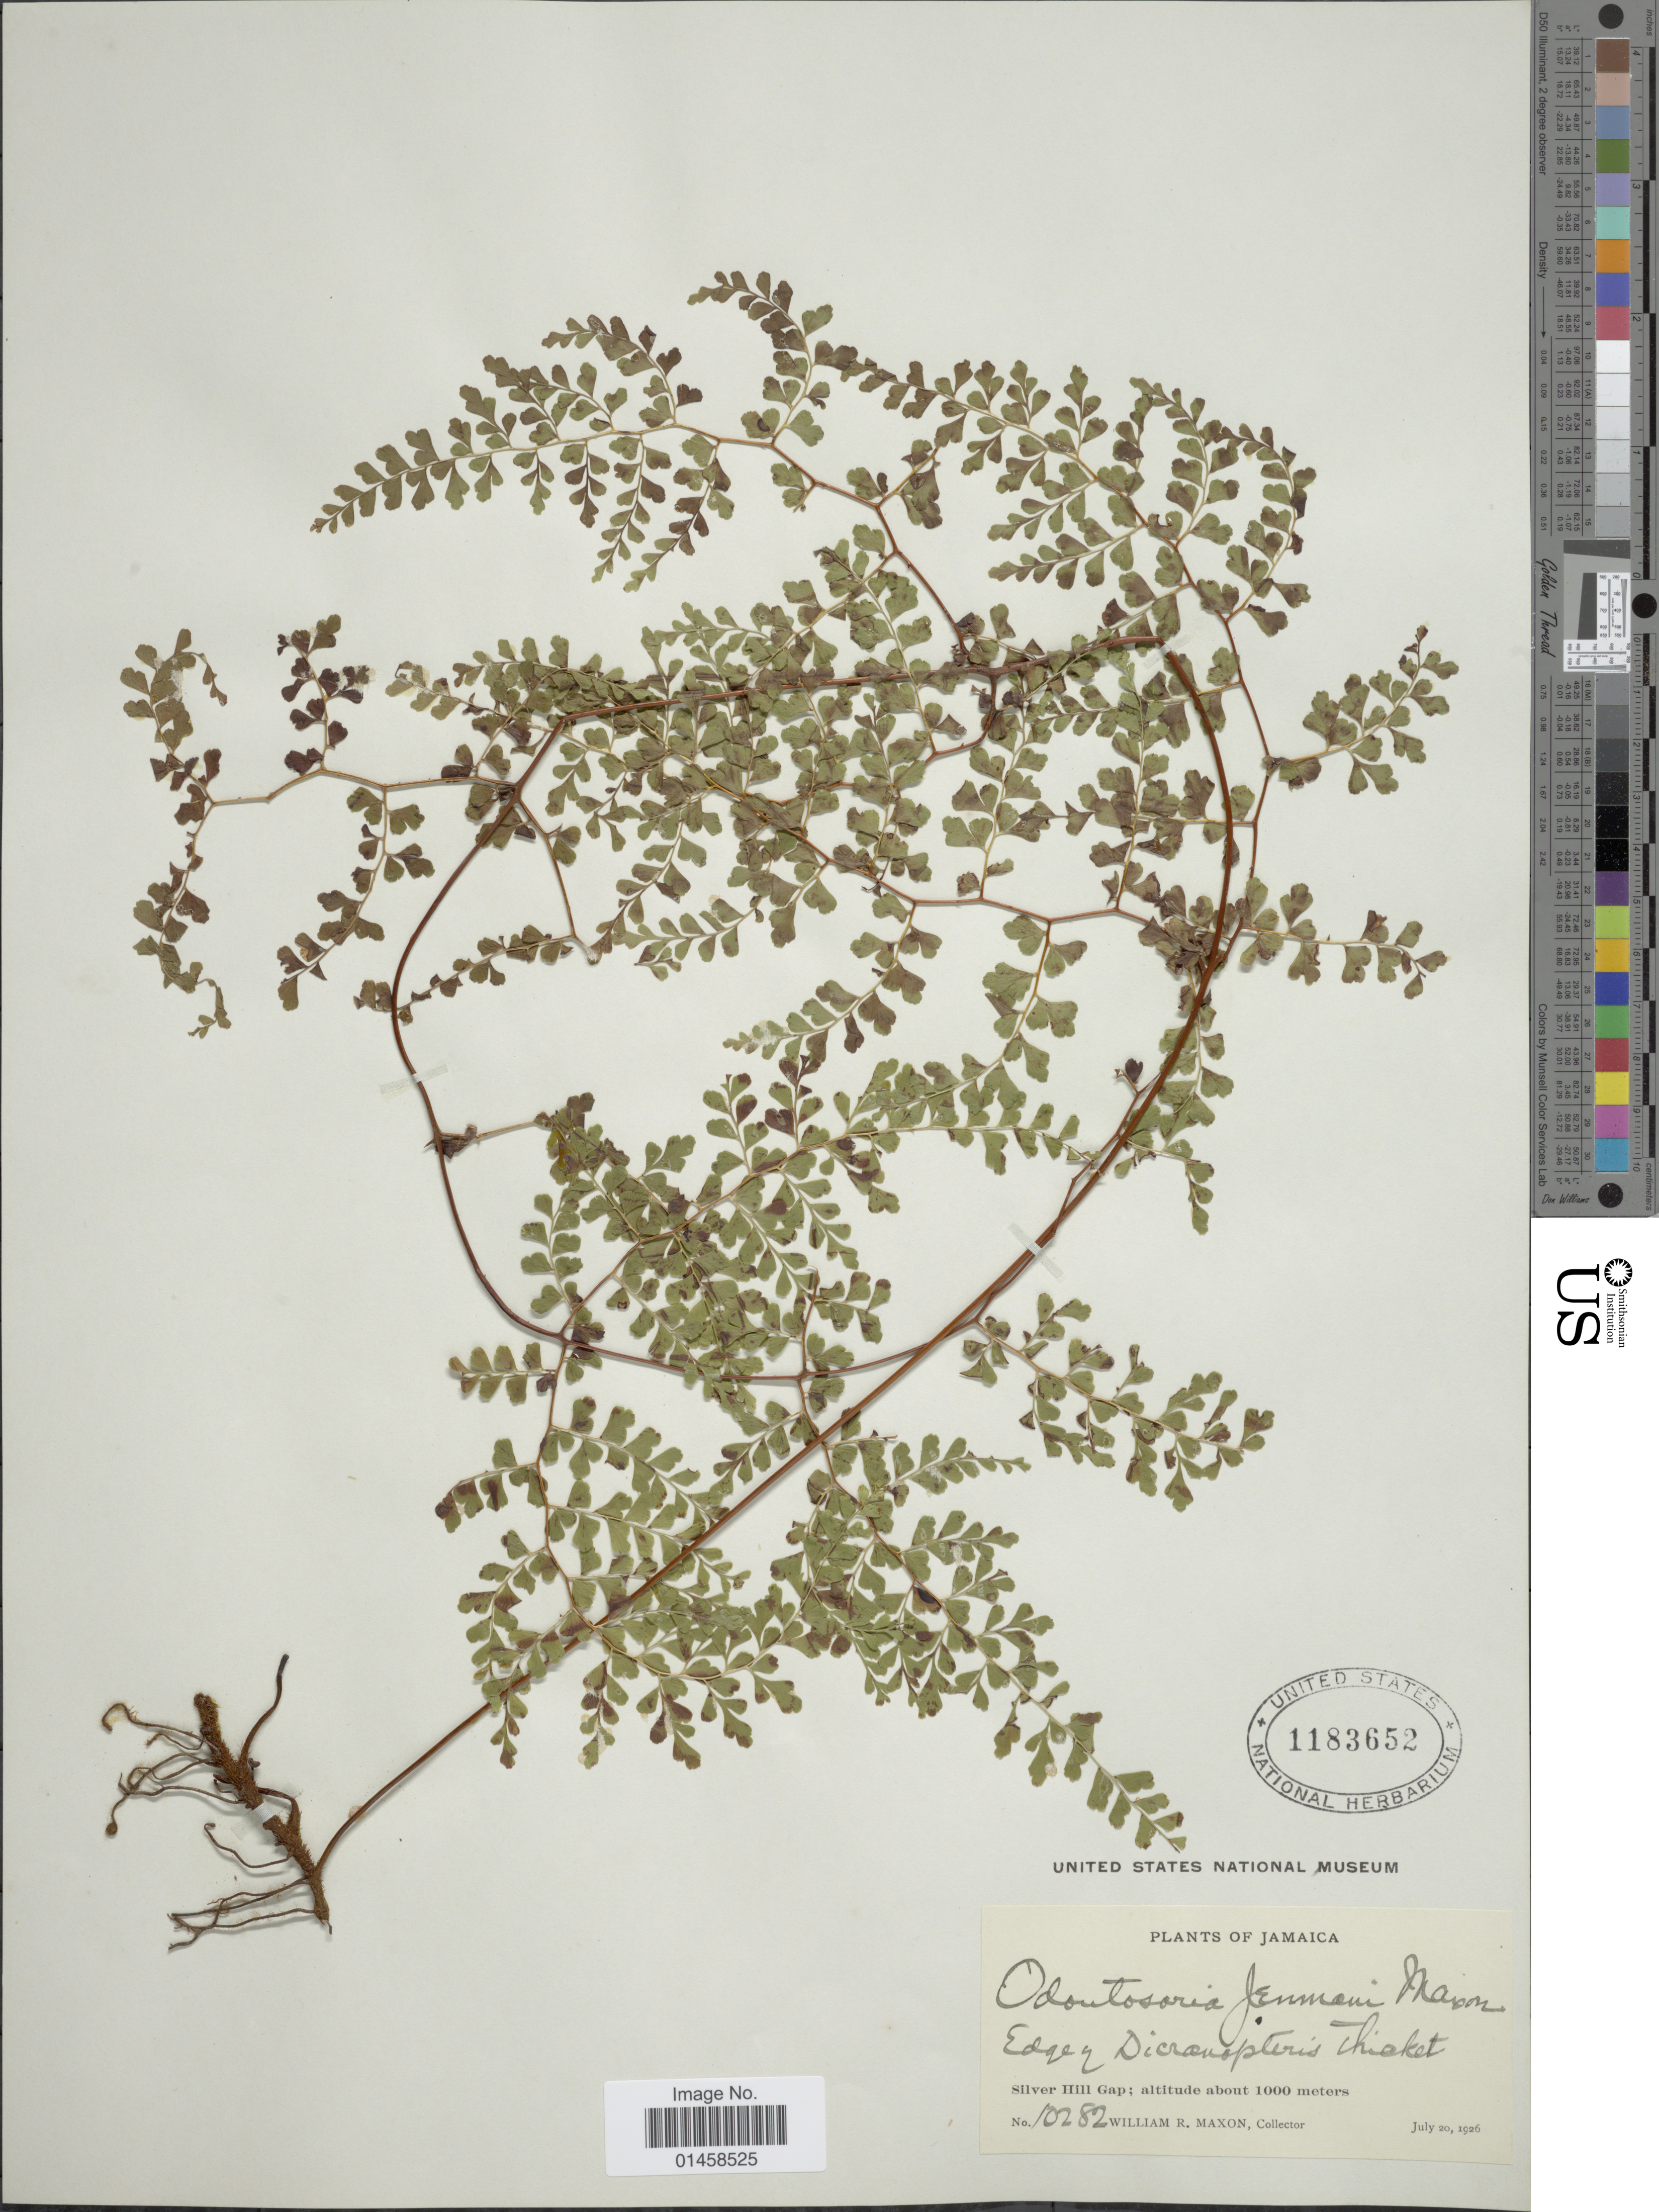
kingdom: Plantae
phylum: Tracheophyta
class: Polypodiopsida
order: Polypodiales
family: Lindsaeaceae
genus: Odontosoria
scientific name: Odontosoria jenmanii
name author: Maxon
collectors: W. R. Maxon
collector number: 10282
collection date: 1926-07-20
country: Jamaica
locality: Silver Hill Gap. Edge of Dicranopteris thicket.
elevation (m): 1000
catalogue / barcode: US 1183652